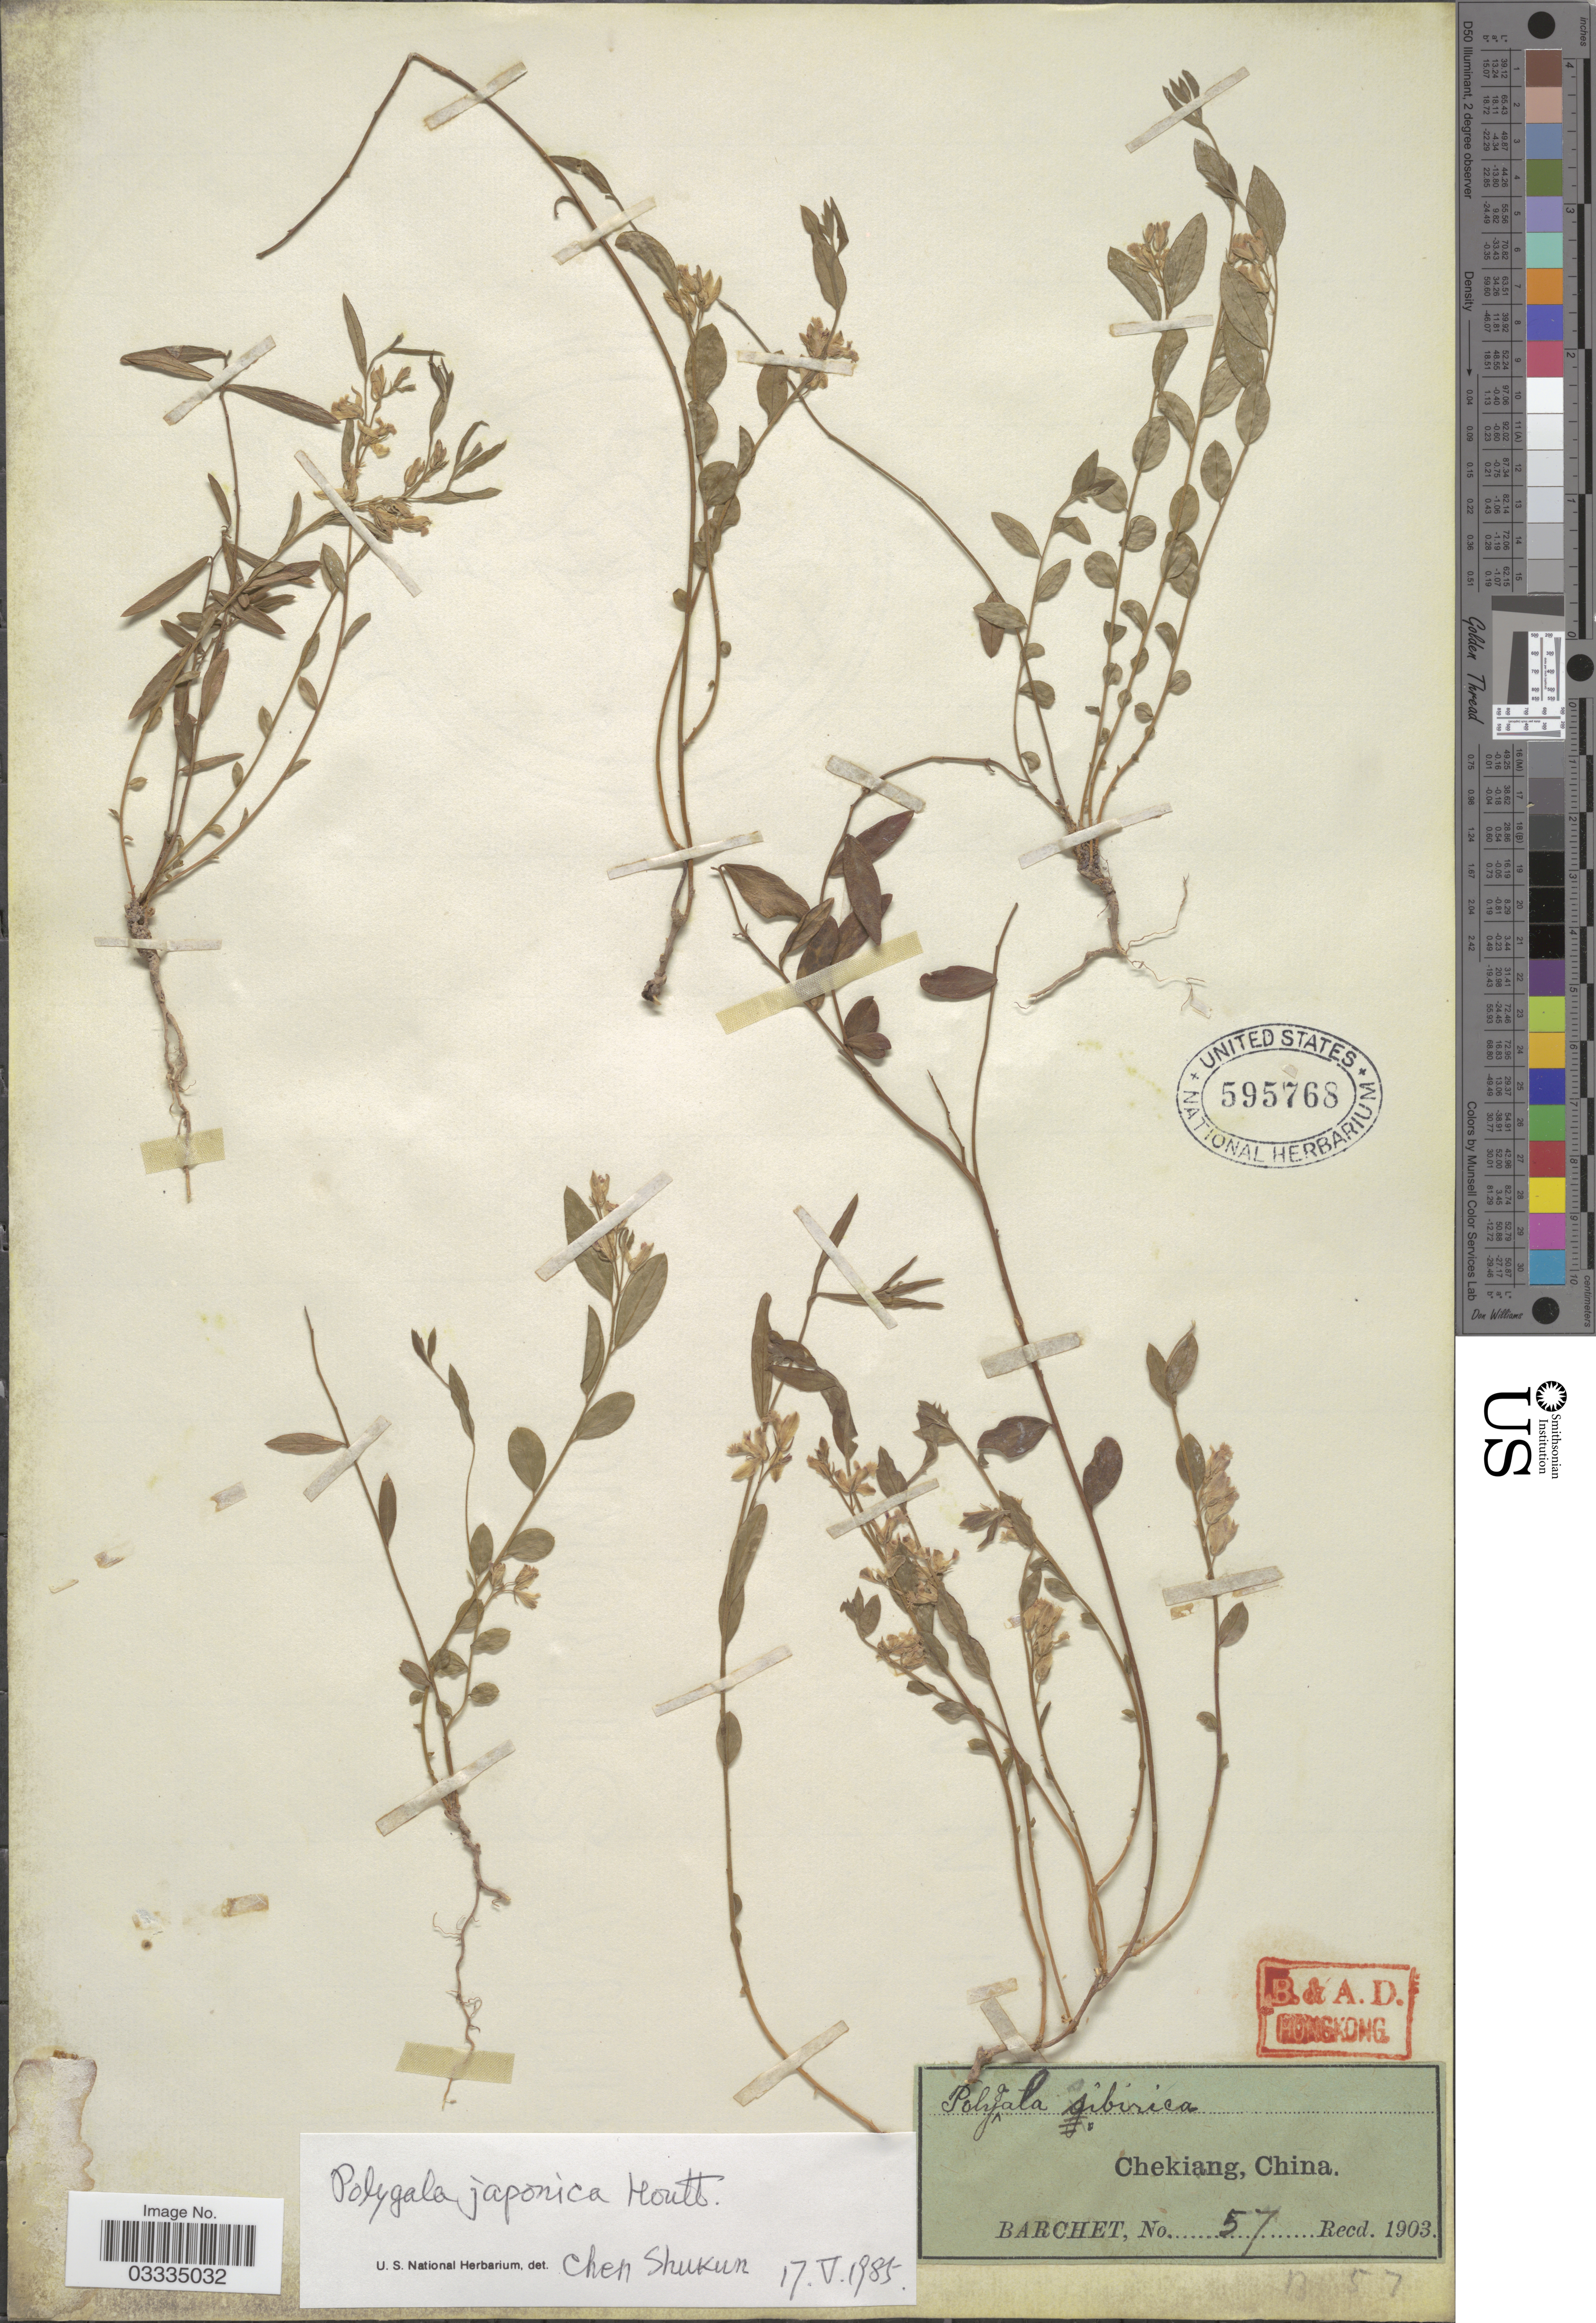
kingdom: Plantae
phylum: Tracheophyta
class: Magnoliopsida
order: Fabales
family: Polygalaceae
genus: Polygala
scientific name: Polygala japonica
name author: Houtt.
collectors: Barchet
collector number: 57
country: China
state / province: Zhejiang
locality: Chekiang.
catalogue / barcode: US 595768